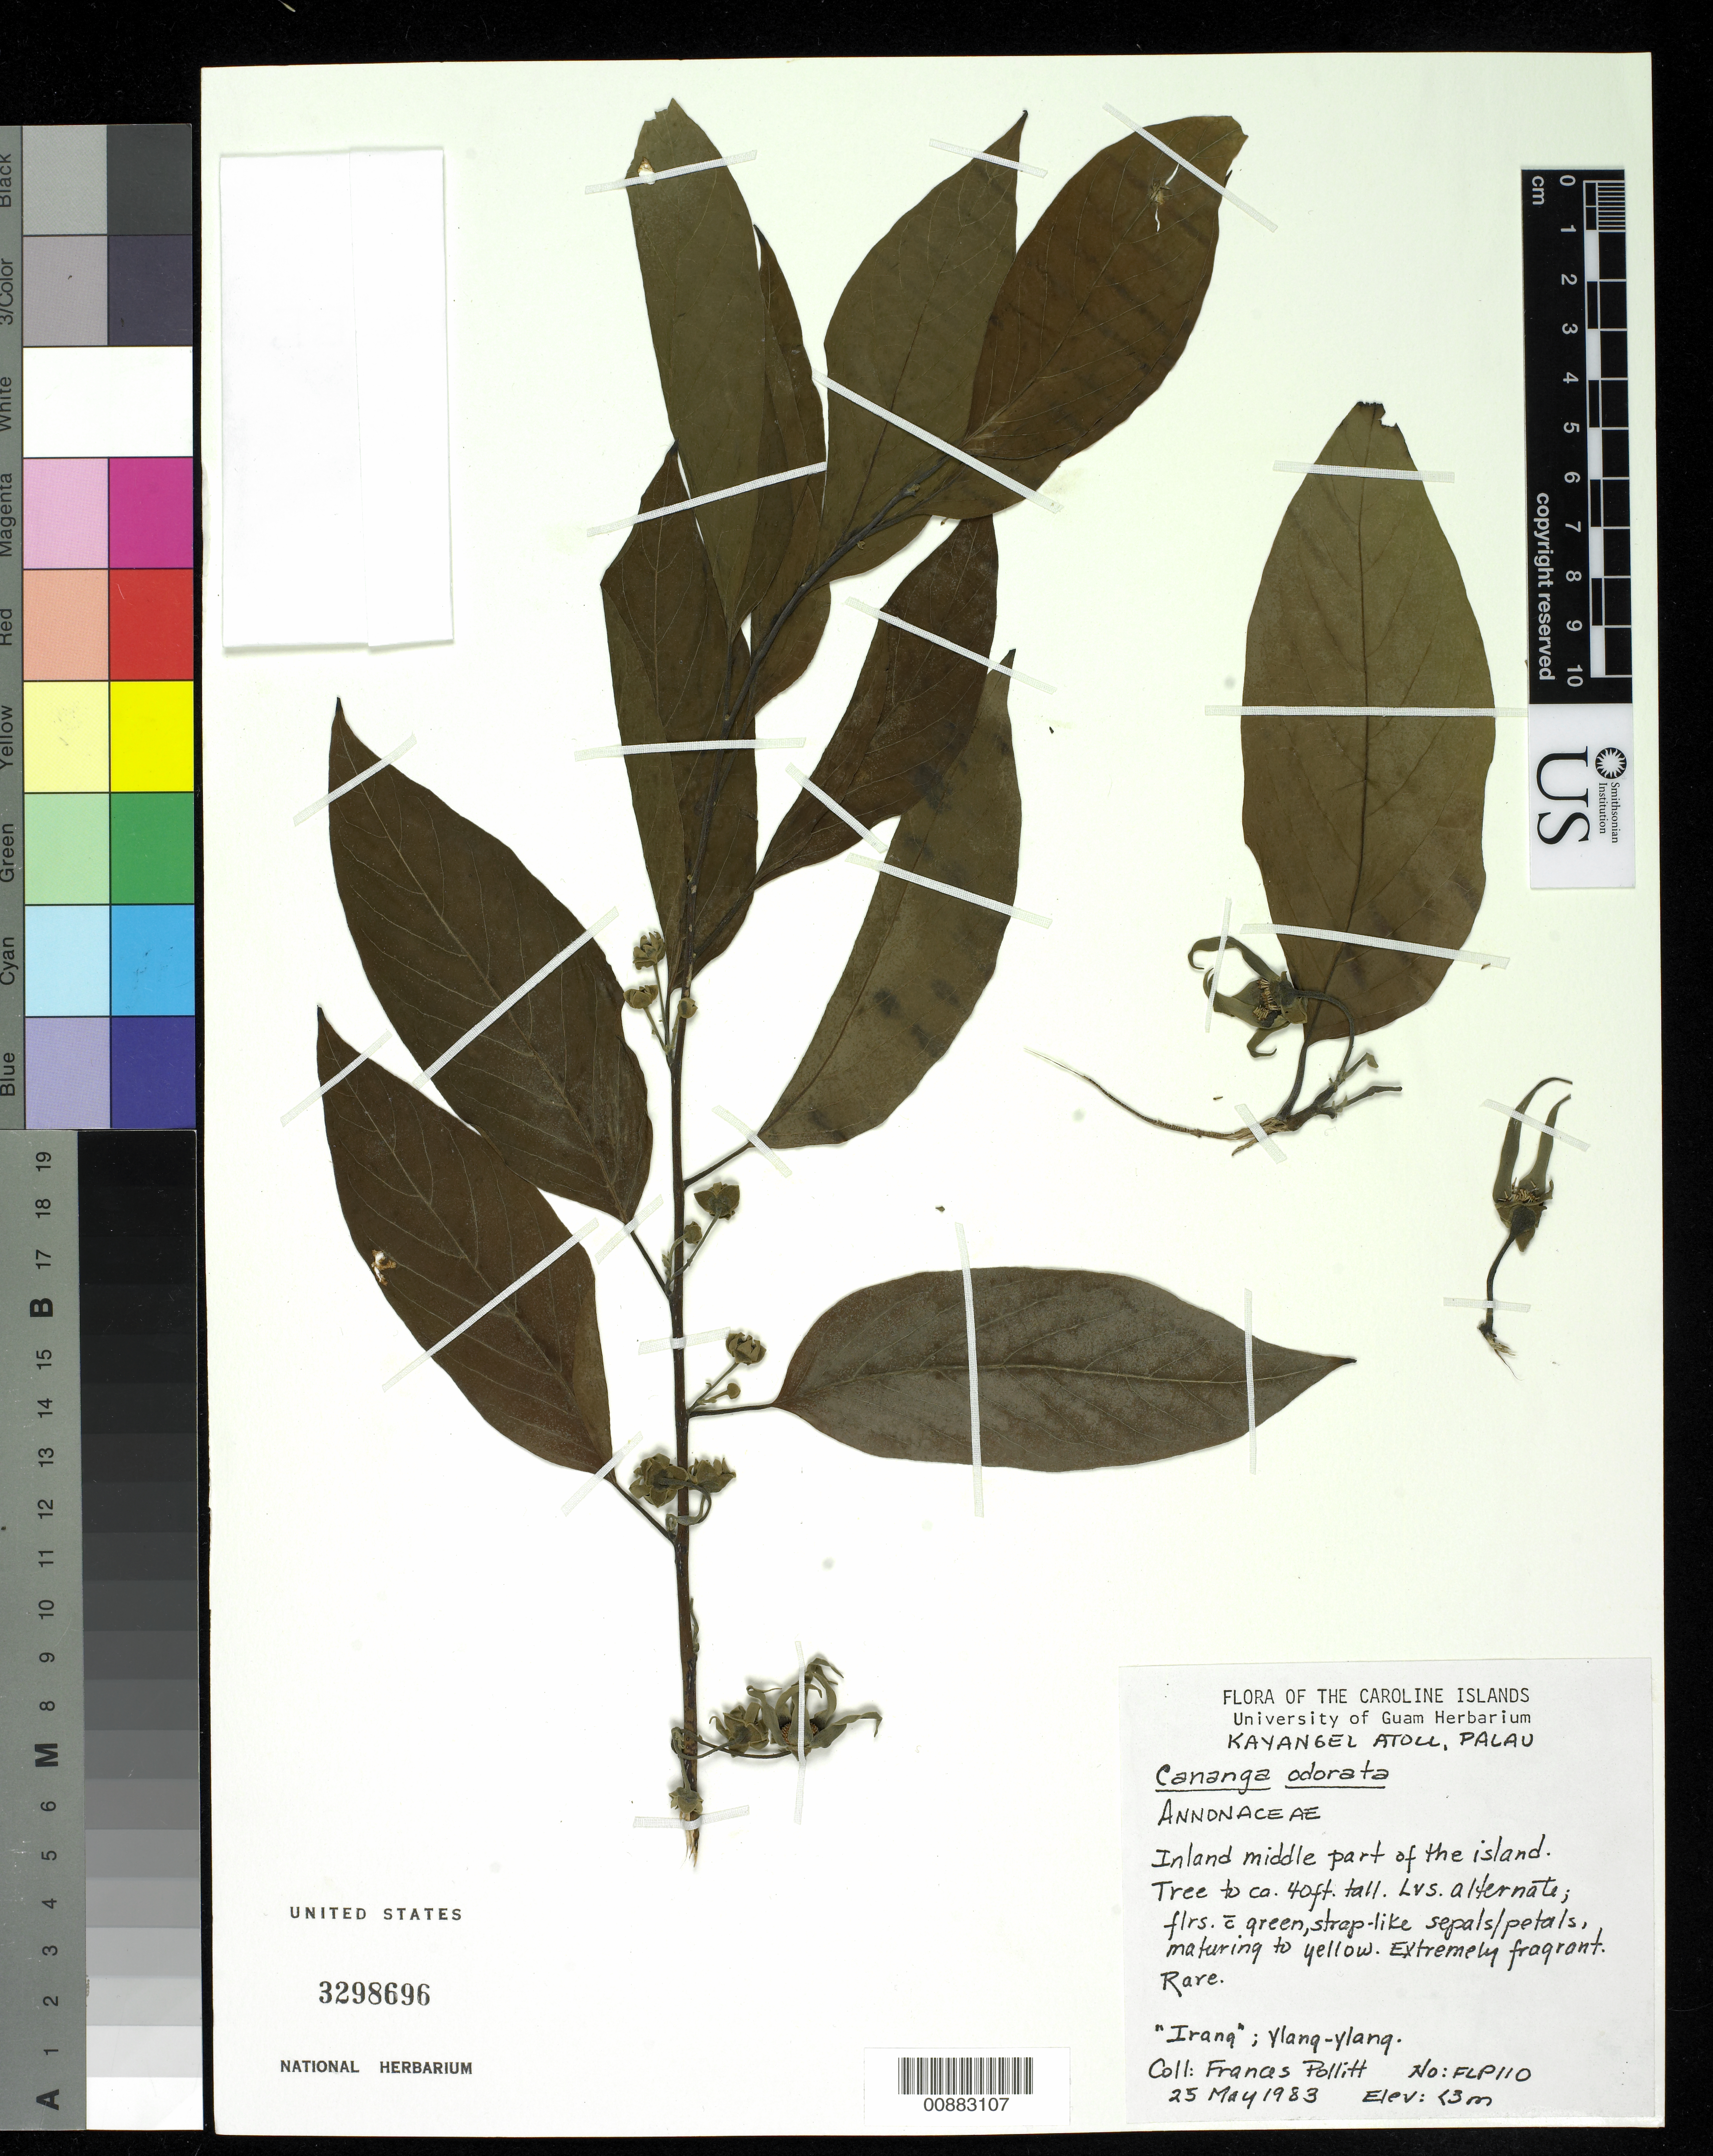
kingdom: Plantae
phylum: Tracheophyta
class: Magnoliopsida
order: Magnoliales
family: Annonaceae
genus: Cananga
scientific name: Cananga odorata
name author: (Lam.) Hook. f. & Thomson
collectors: F. Pollitt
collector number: FLP 110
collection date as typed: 25 May 1983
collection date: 1983-05-25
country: Palau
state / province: Kayangel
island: Ngcheangel [Kayangel] Atoll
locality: Belau. (Palau) Kayangel atoll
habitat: inland middle part of the island.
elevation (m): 3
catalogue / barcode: US 3298696